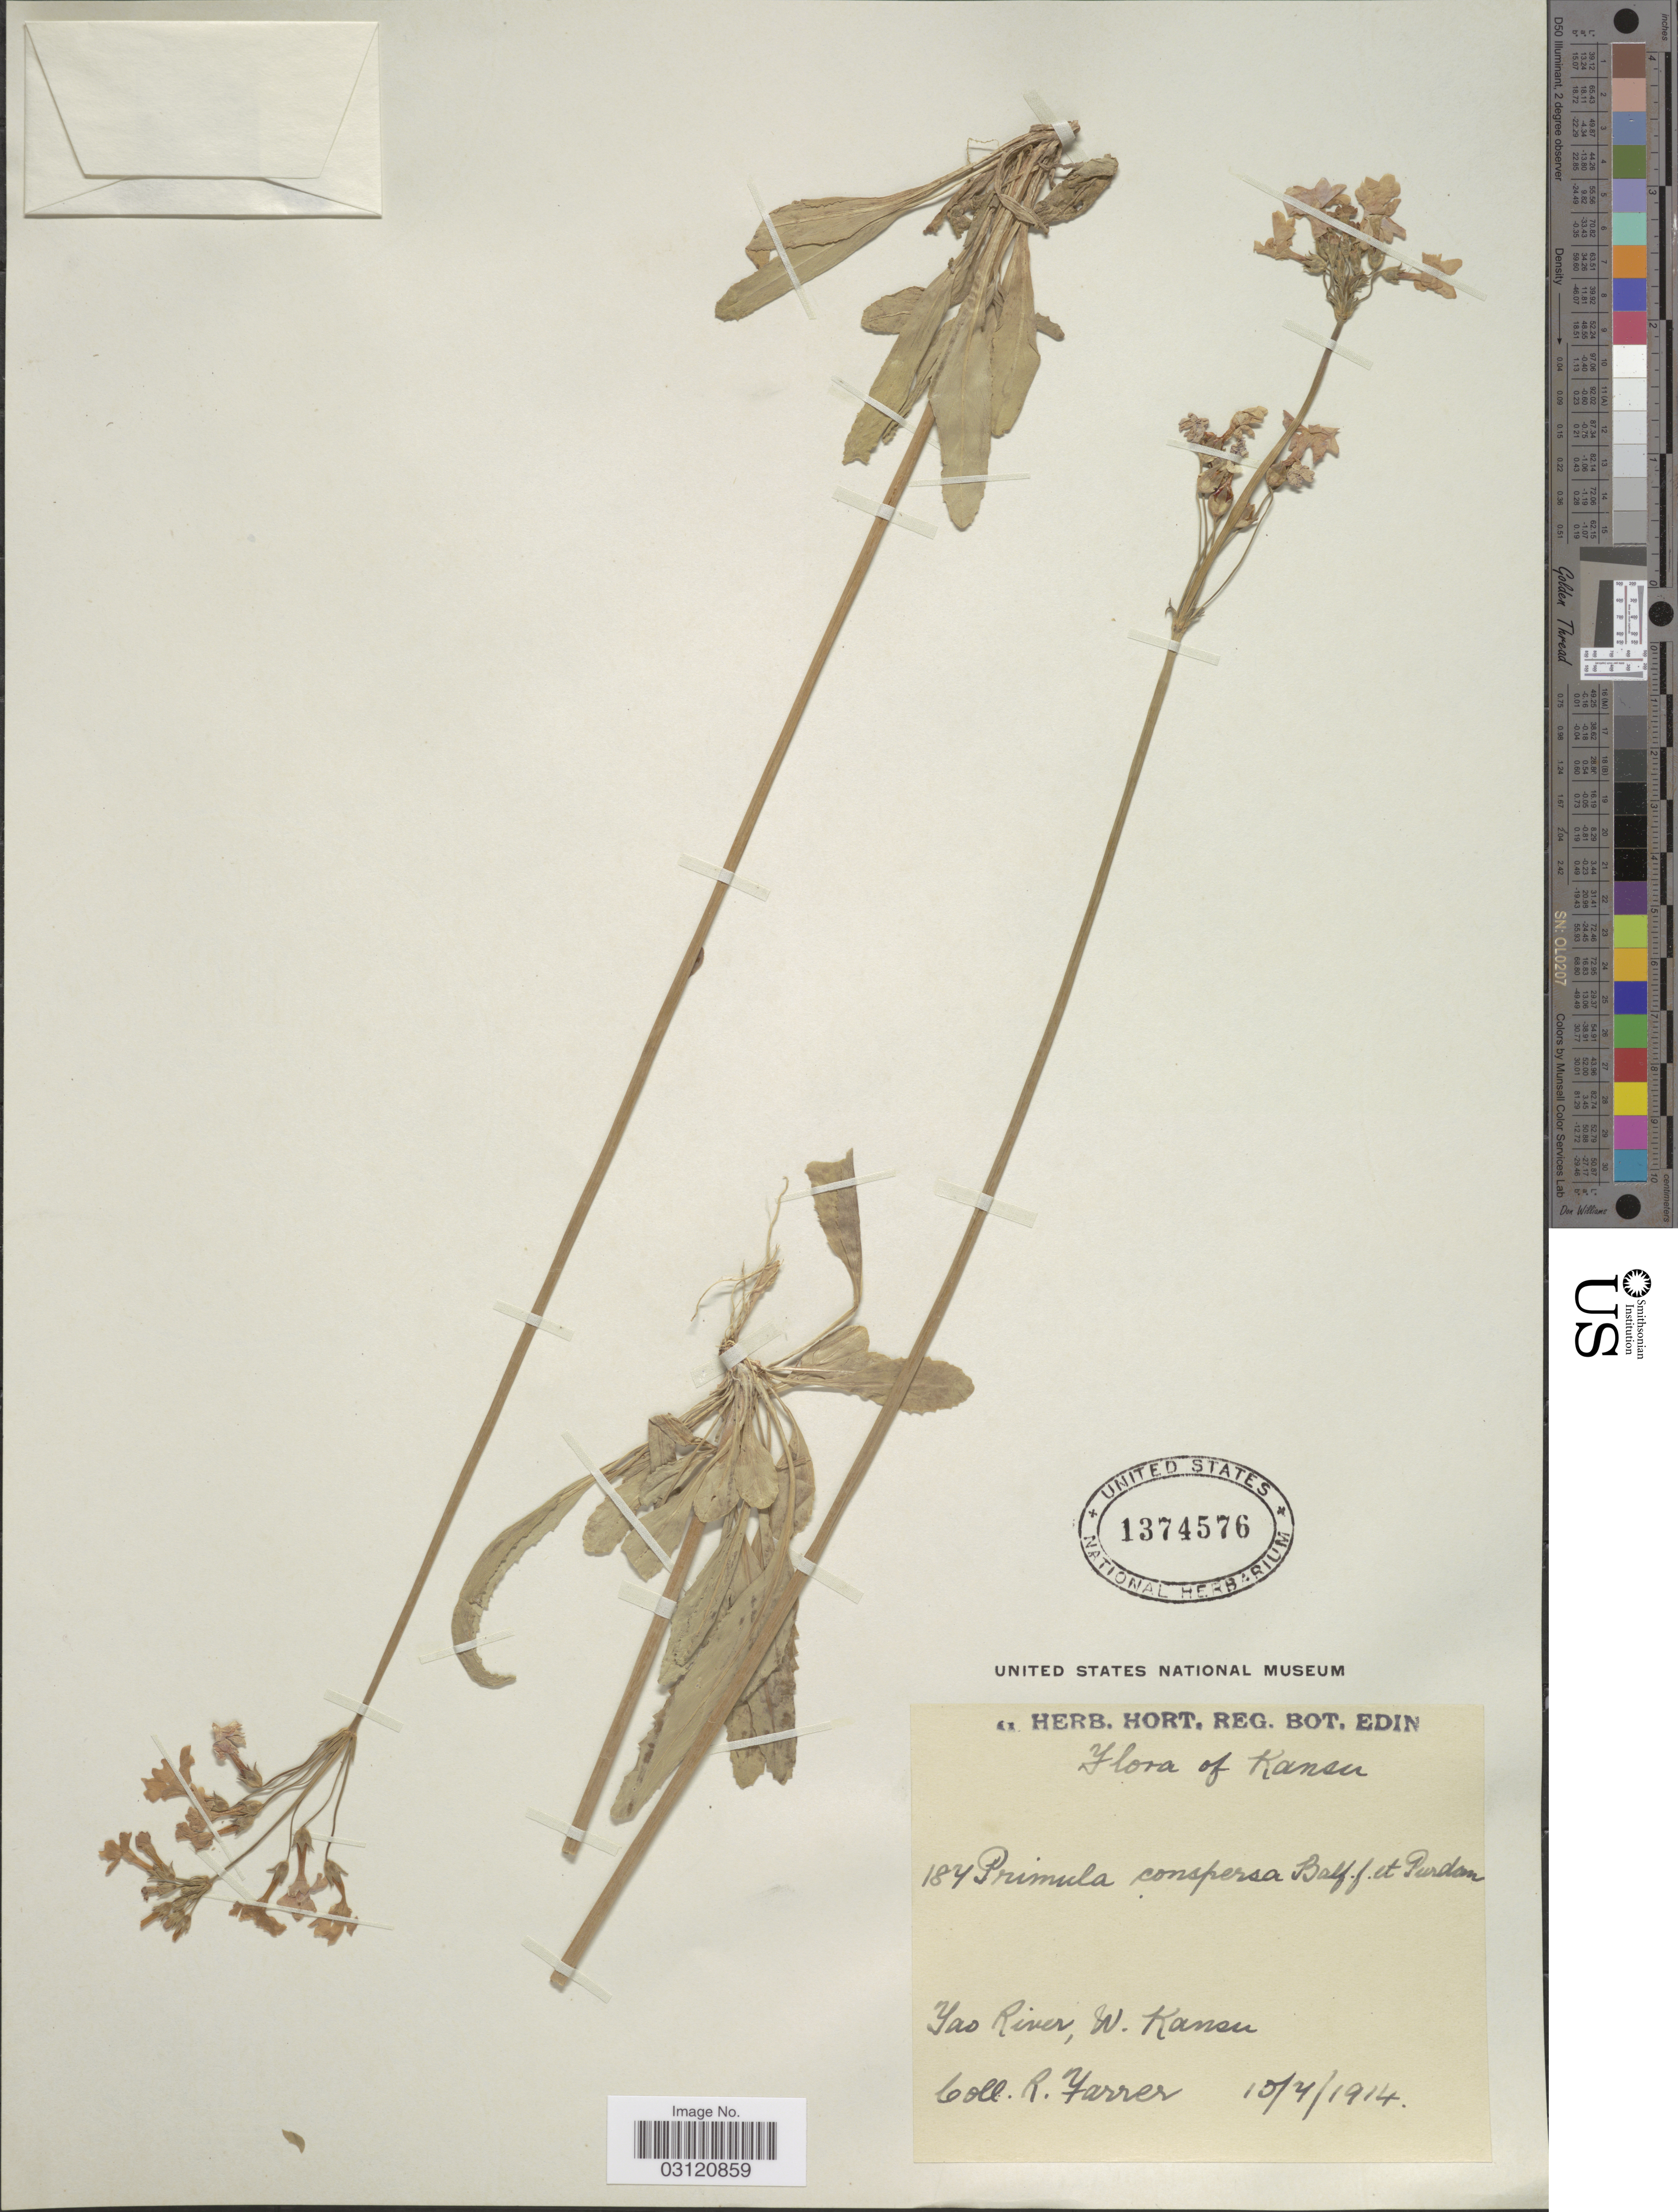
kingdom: Plantae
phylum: Tracheophyta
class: Magnoliopsida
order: Ericales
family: Primulaceae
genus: Primula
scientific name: Primula conspersa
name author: Balf. f. & Purdom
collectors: R. Farrer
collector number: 184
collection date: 1914-04-10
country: China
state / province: Gansu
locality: Tao River, W. Kansu.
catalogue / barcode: US 1374576